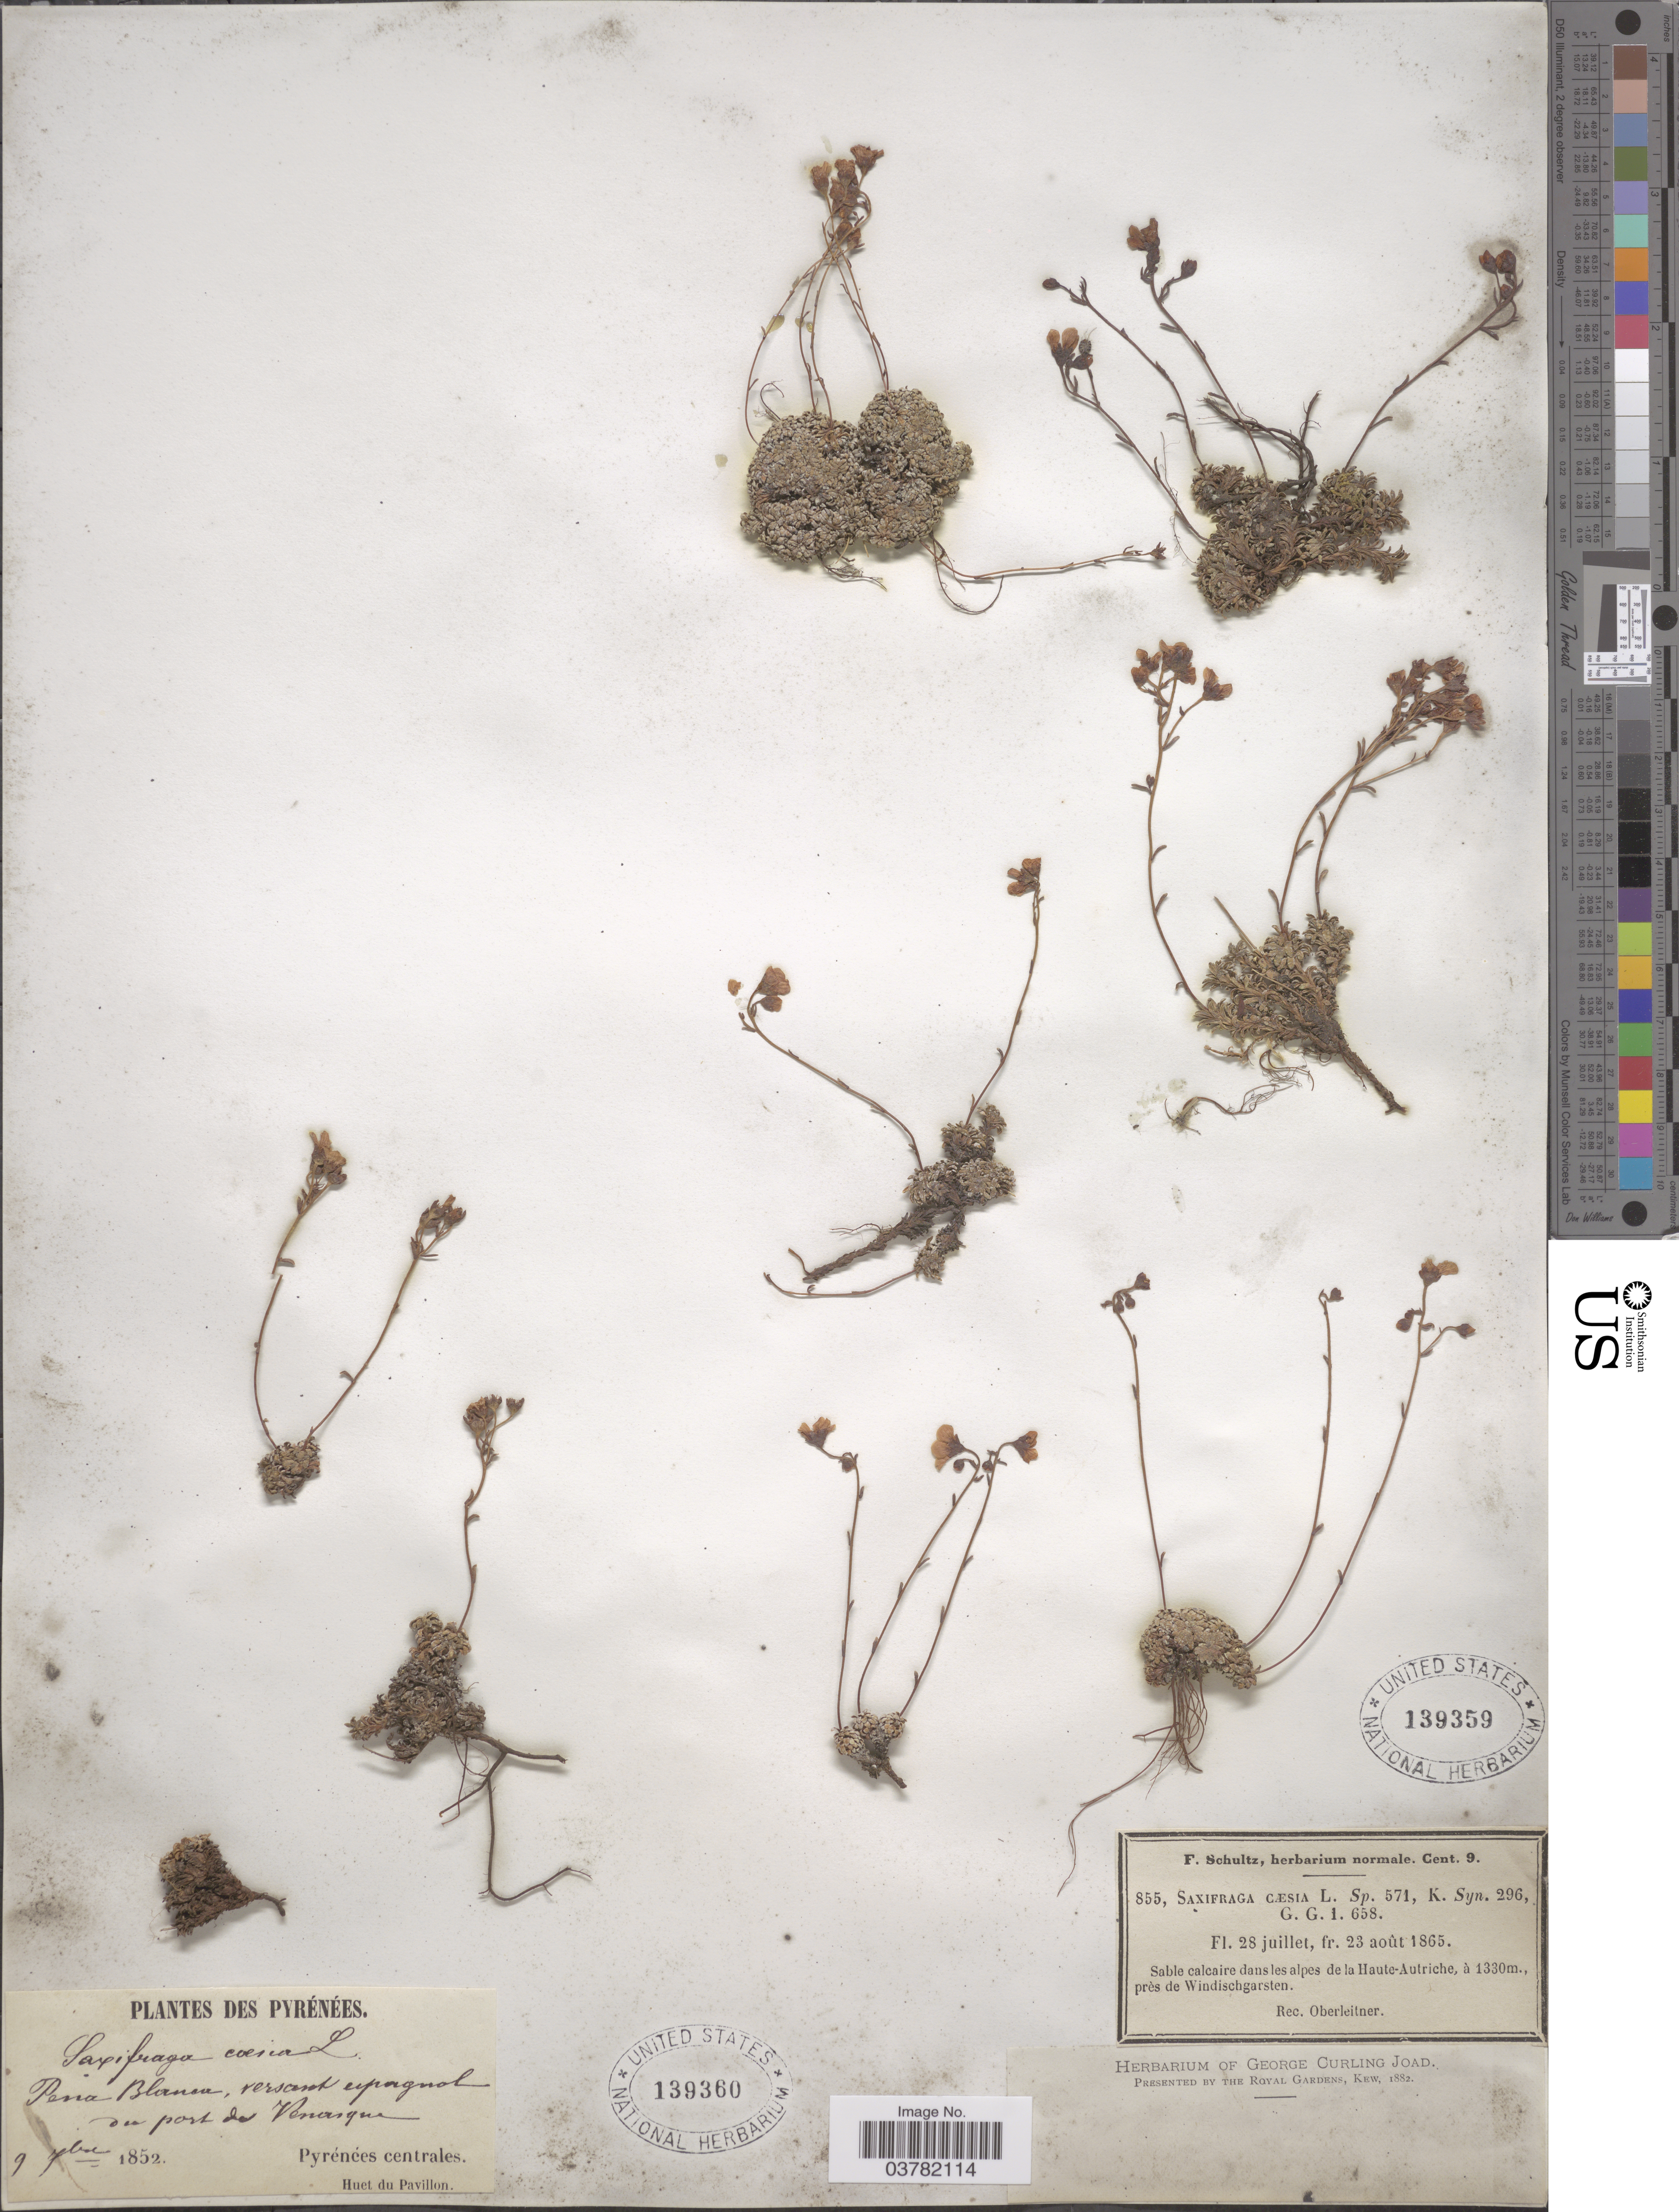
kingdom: Plantae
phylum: Tracheophyta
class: Magnoliopsida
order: Saxifragales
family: Saxifragaceae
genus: Saxifraga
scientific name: Saxifraga caesia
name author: L.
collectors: Huet du Pavillon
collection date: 1852-09-09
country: Spain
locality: Pyrénées. Pena Blanca, versant espagnol des port du Venasque. Pyrénées centrales.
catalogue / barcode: US 139360